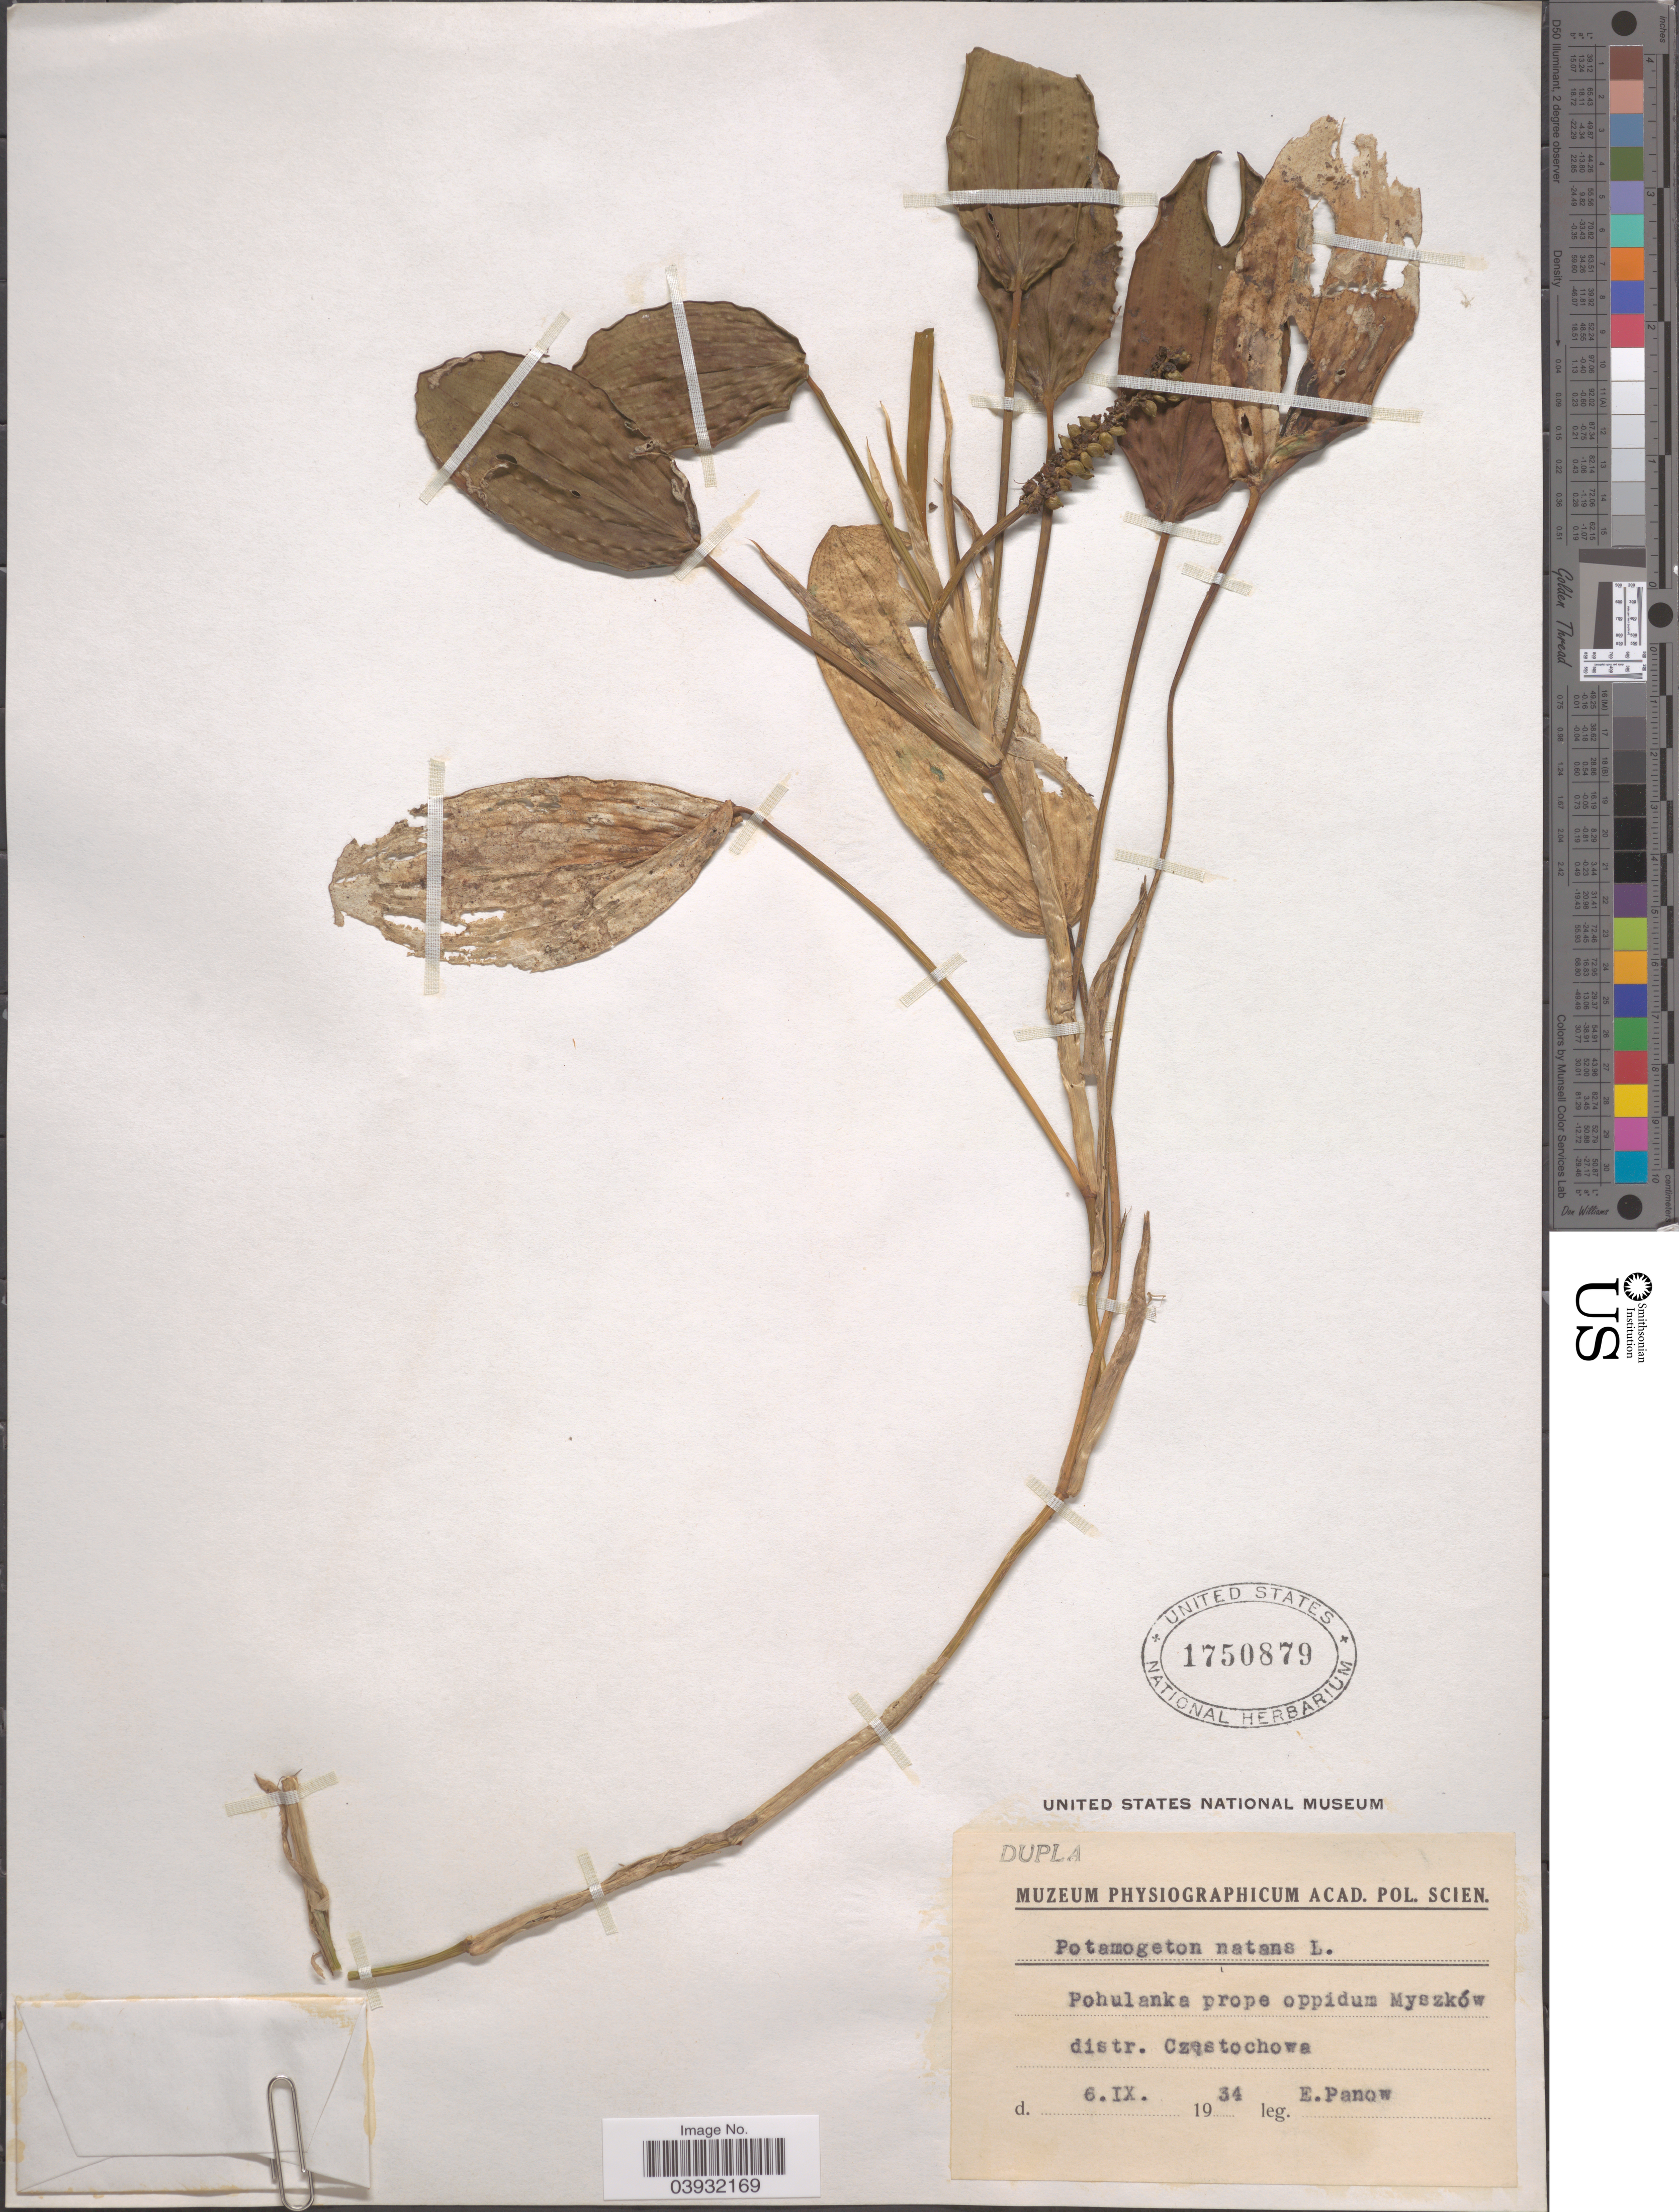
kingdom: Plantae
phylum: Tracheophyta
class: Liliopsida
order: Alismatales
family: Potamogetonaceae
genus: Potamogeton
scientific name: Potamogeton natans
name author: L.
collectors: E. Panow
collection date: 1934-09-06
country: Poland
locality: Pohulanka prope oppidum Myszków distr. Czestochowa.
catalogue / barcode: US 1750879